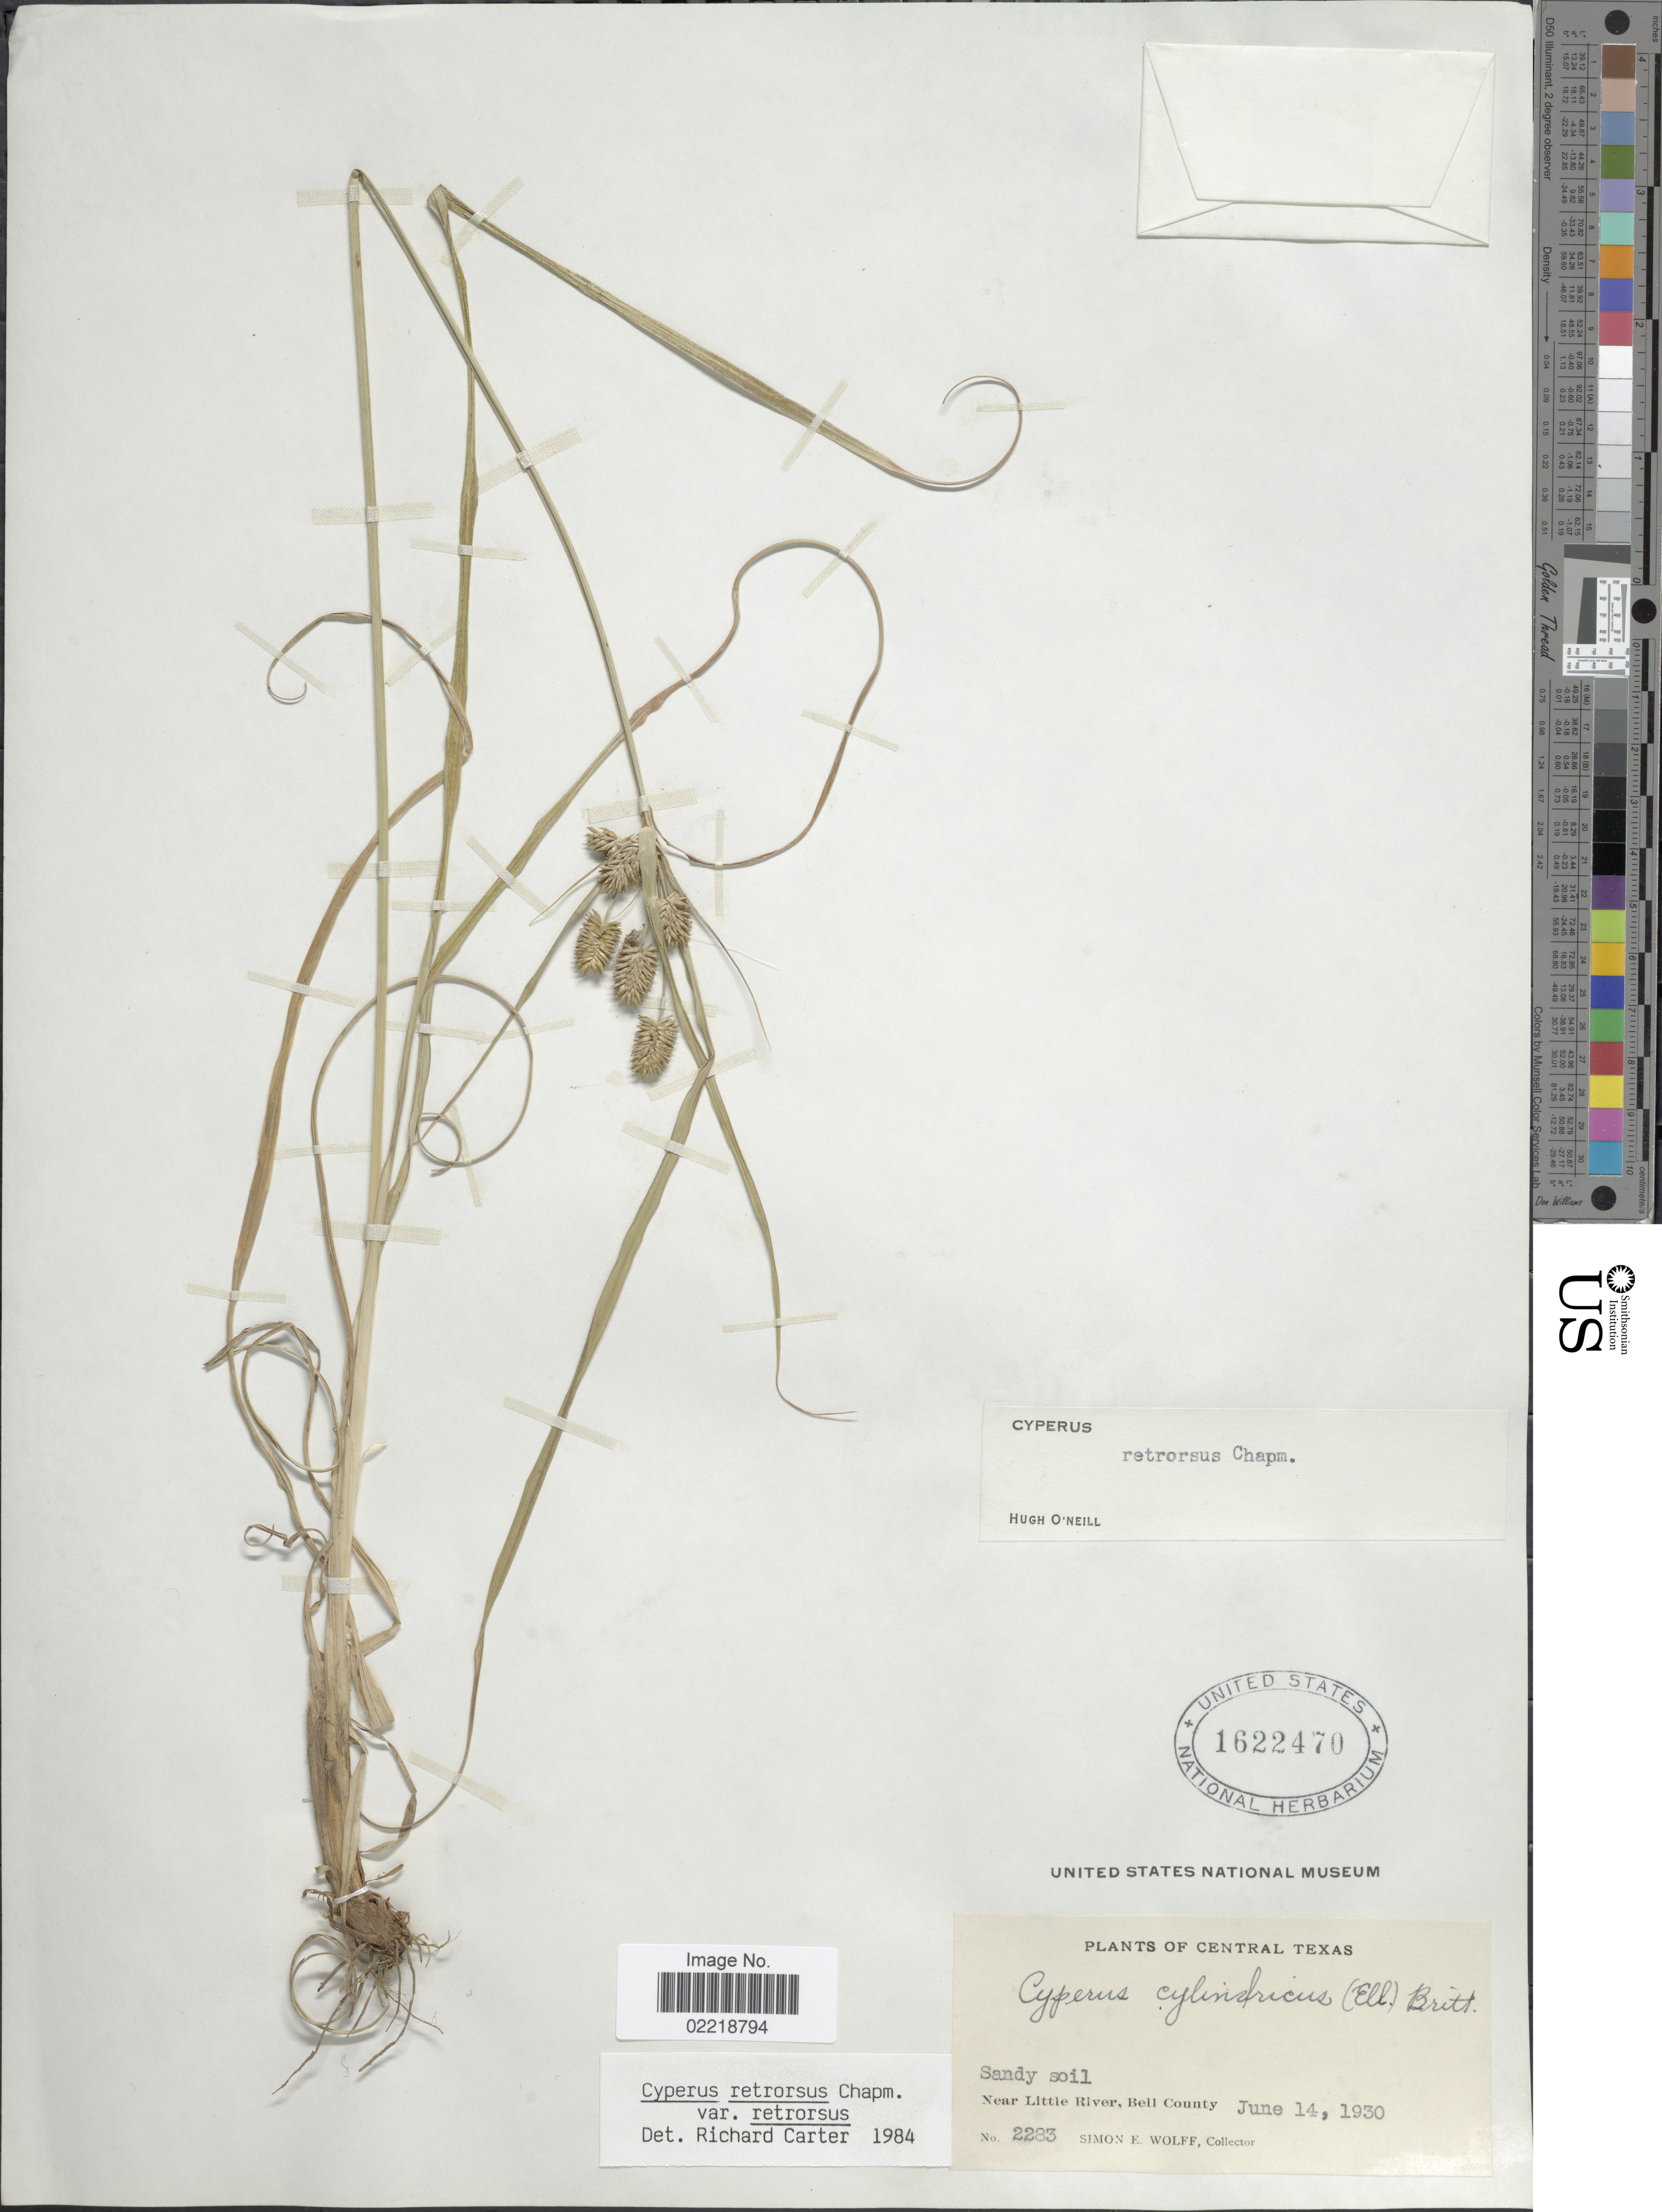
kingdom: Plantae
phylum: Tracheophyta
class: Liliopsida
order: Poales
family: Cyperaceae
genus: Cyperus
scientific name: Cyperus retrorsus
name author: Chapm.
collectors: S. E. Wolff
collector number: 2283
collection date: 1930-06-14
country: United States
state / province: Texas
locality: Central Texas. Near Little River, Bell County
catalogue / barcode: US 1622470